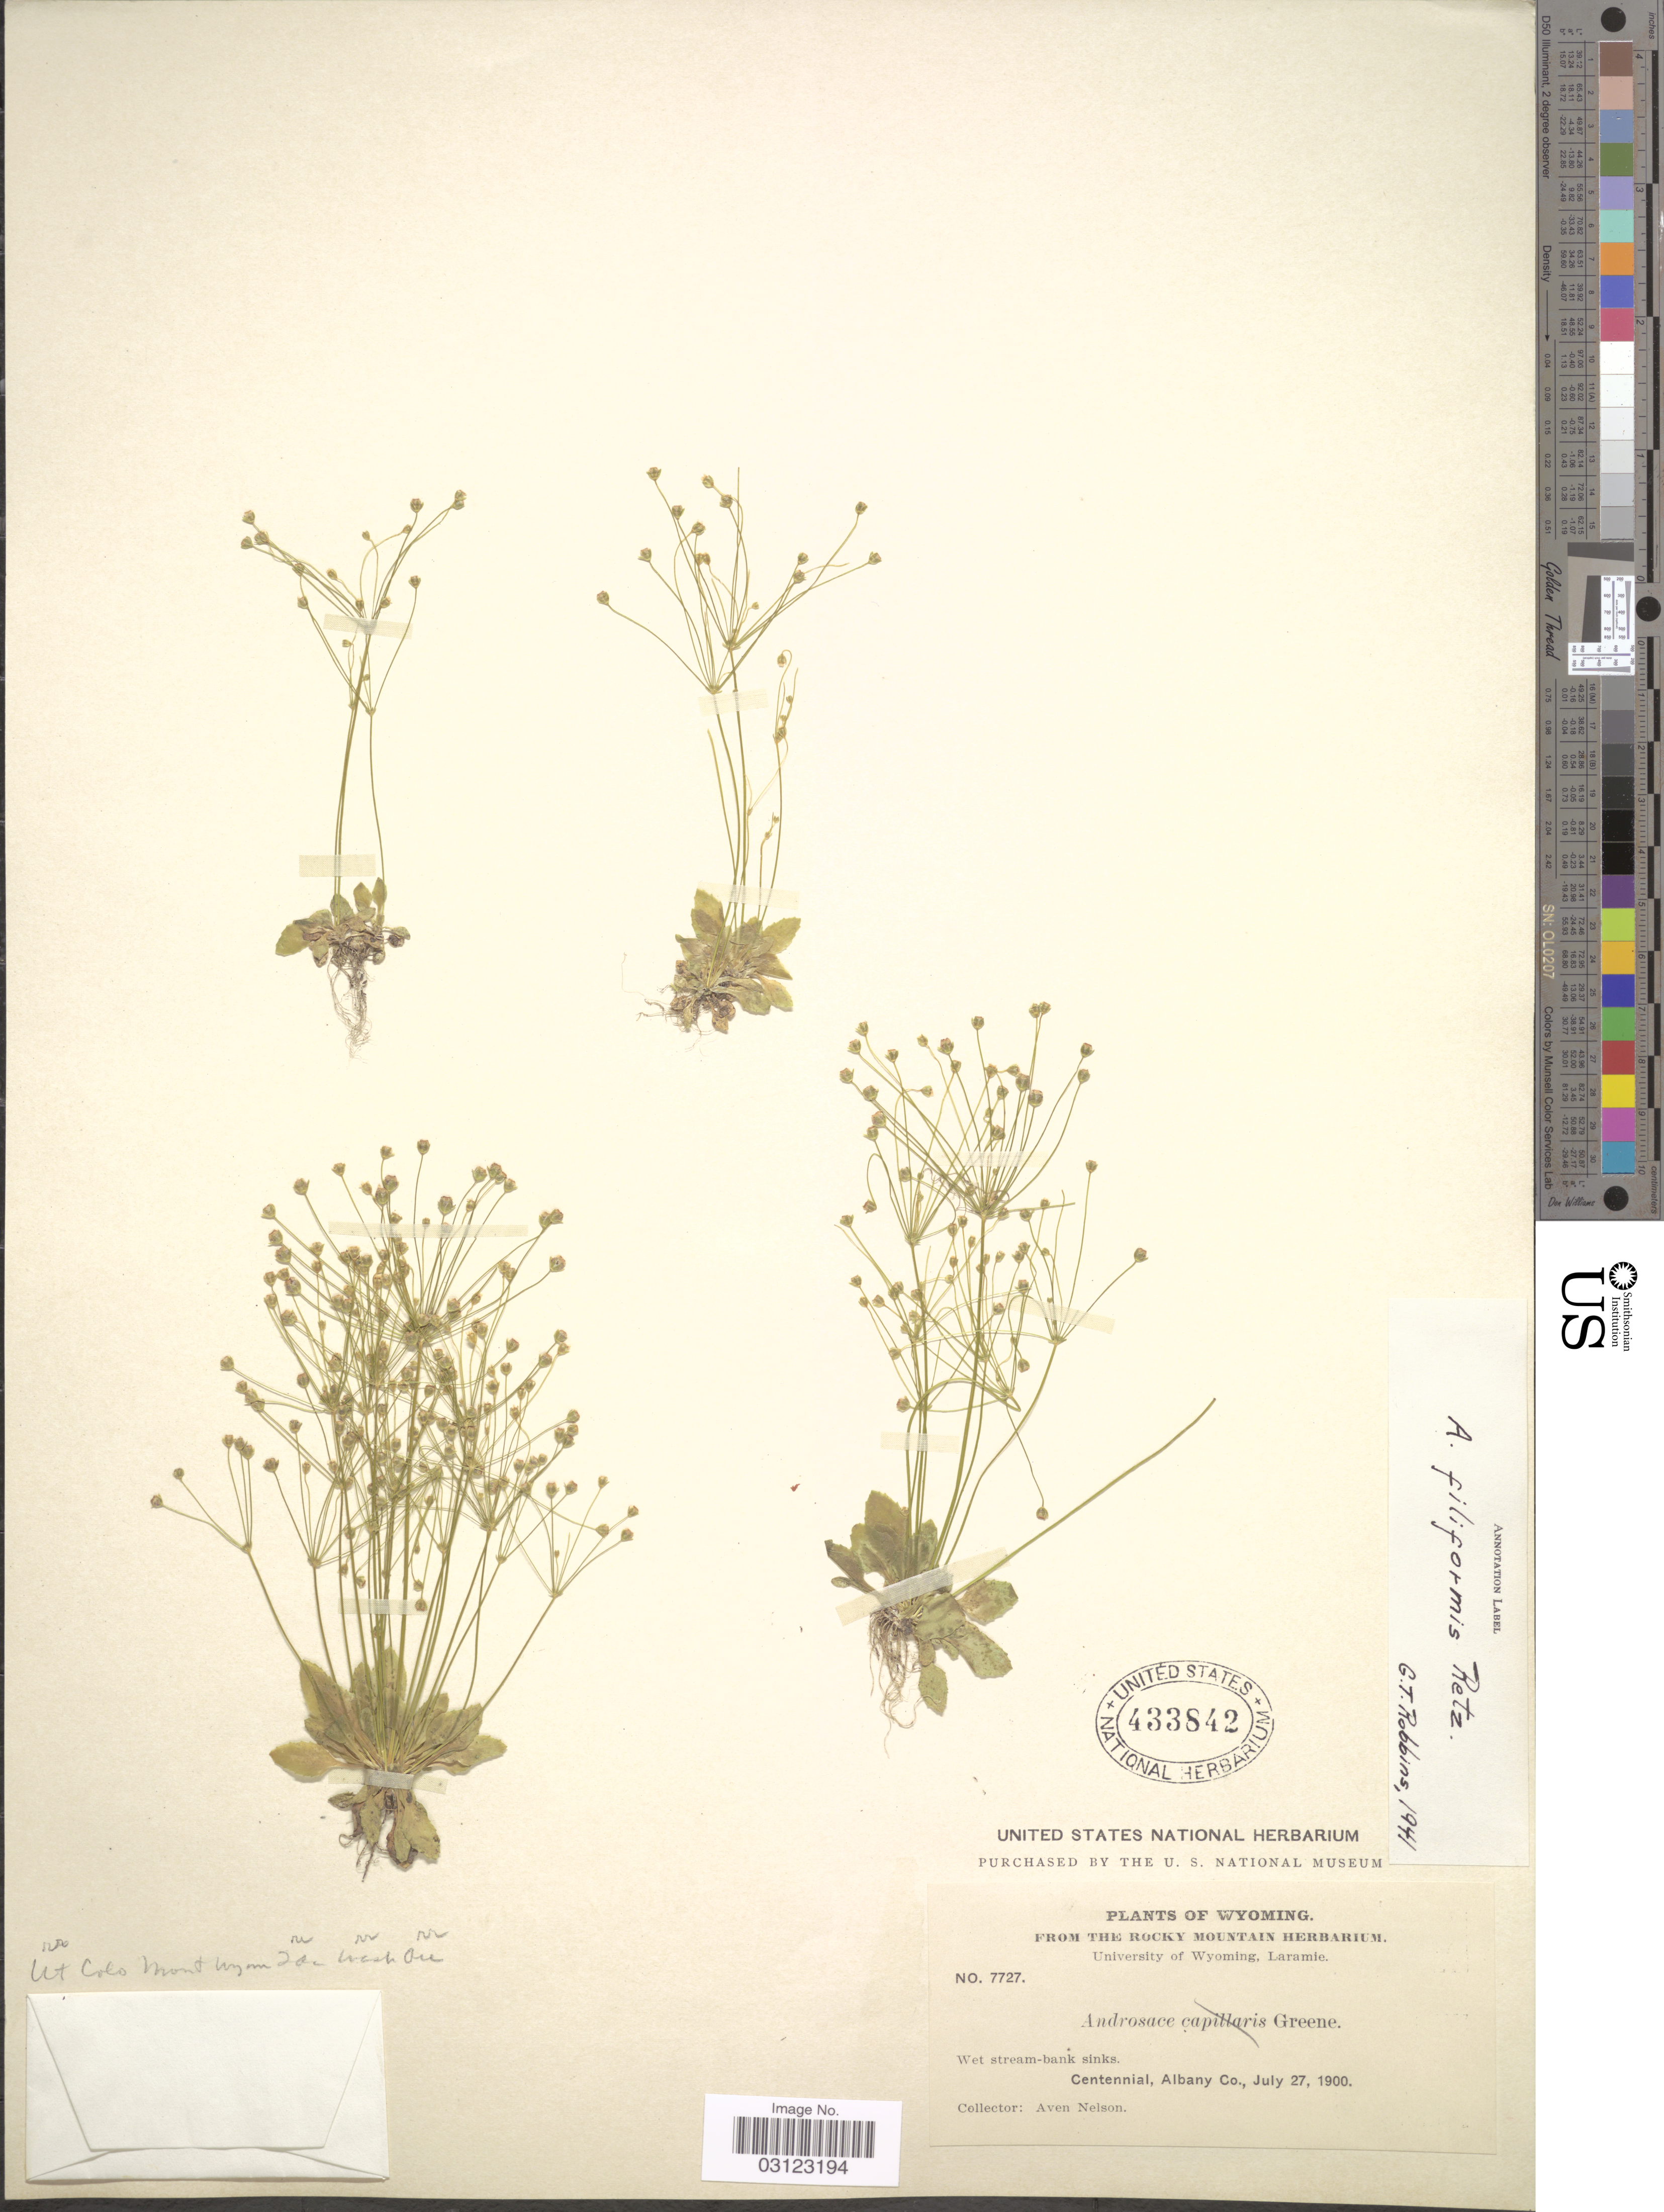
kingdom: Plantae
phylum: Tracheophyta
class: Magnoliopsida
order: Ericales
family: Primulaceae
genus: Androsace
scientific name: Androsace filiformis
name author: Retz.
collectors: A. Nelson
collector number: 7727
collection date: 1900-07-27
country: United States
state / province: Wyoming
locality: Centennial, Albany Co.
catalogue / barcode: US 433842